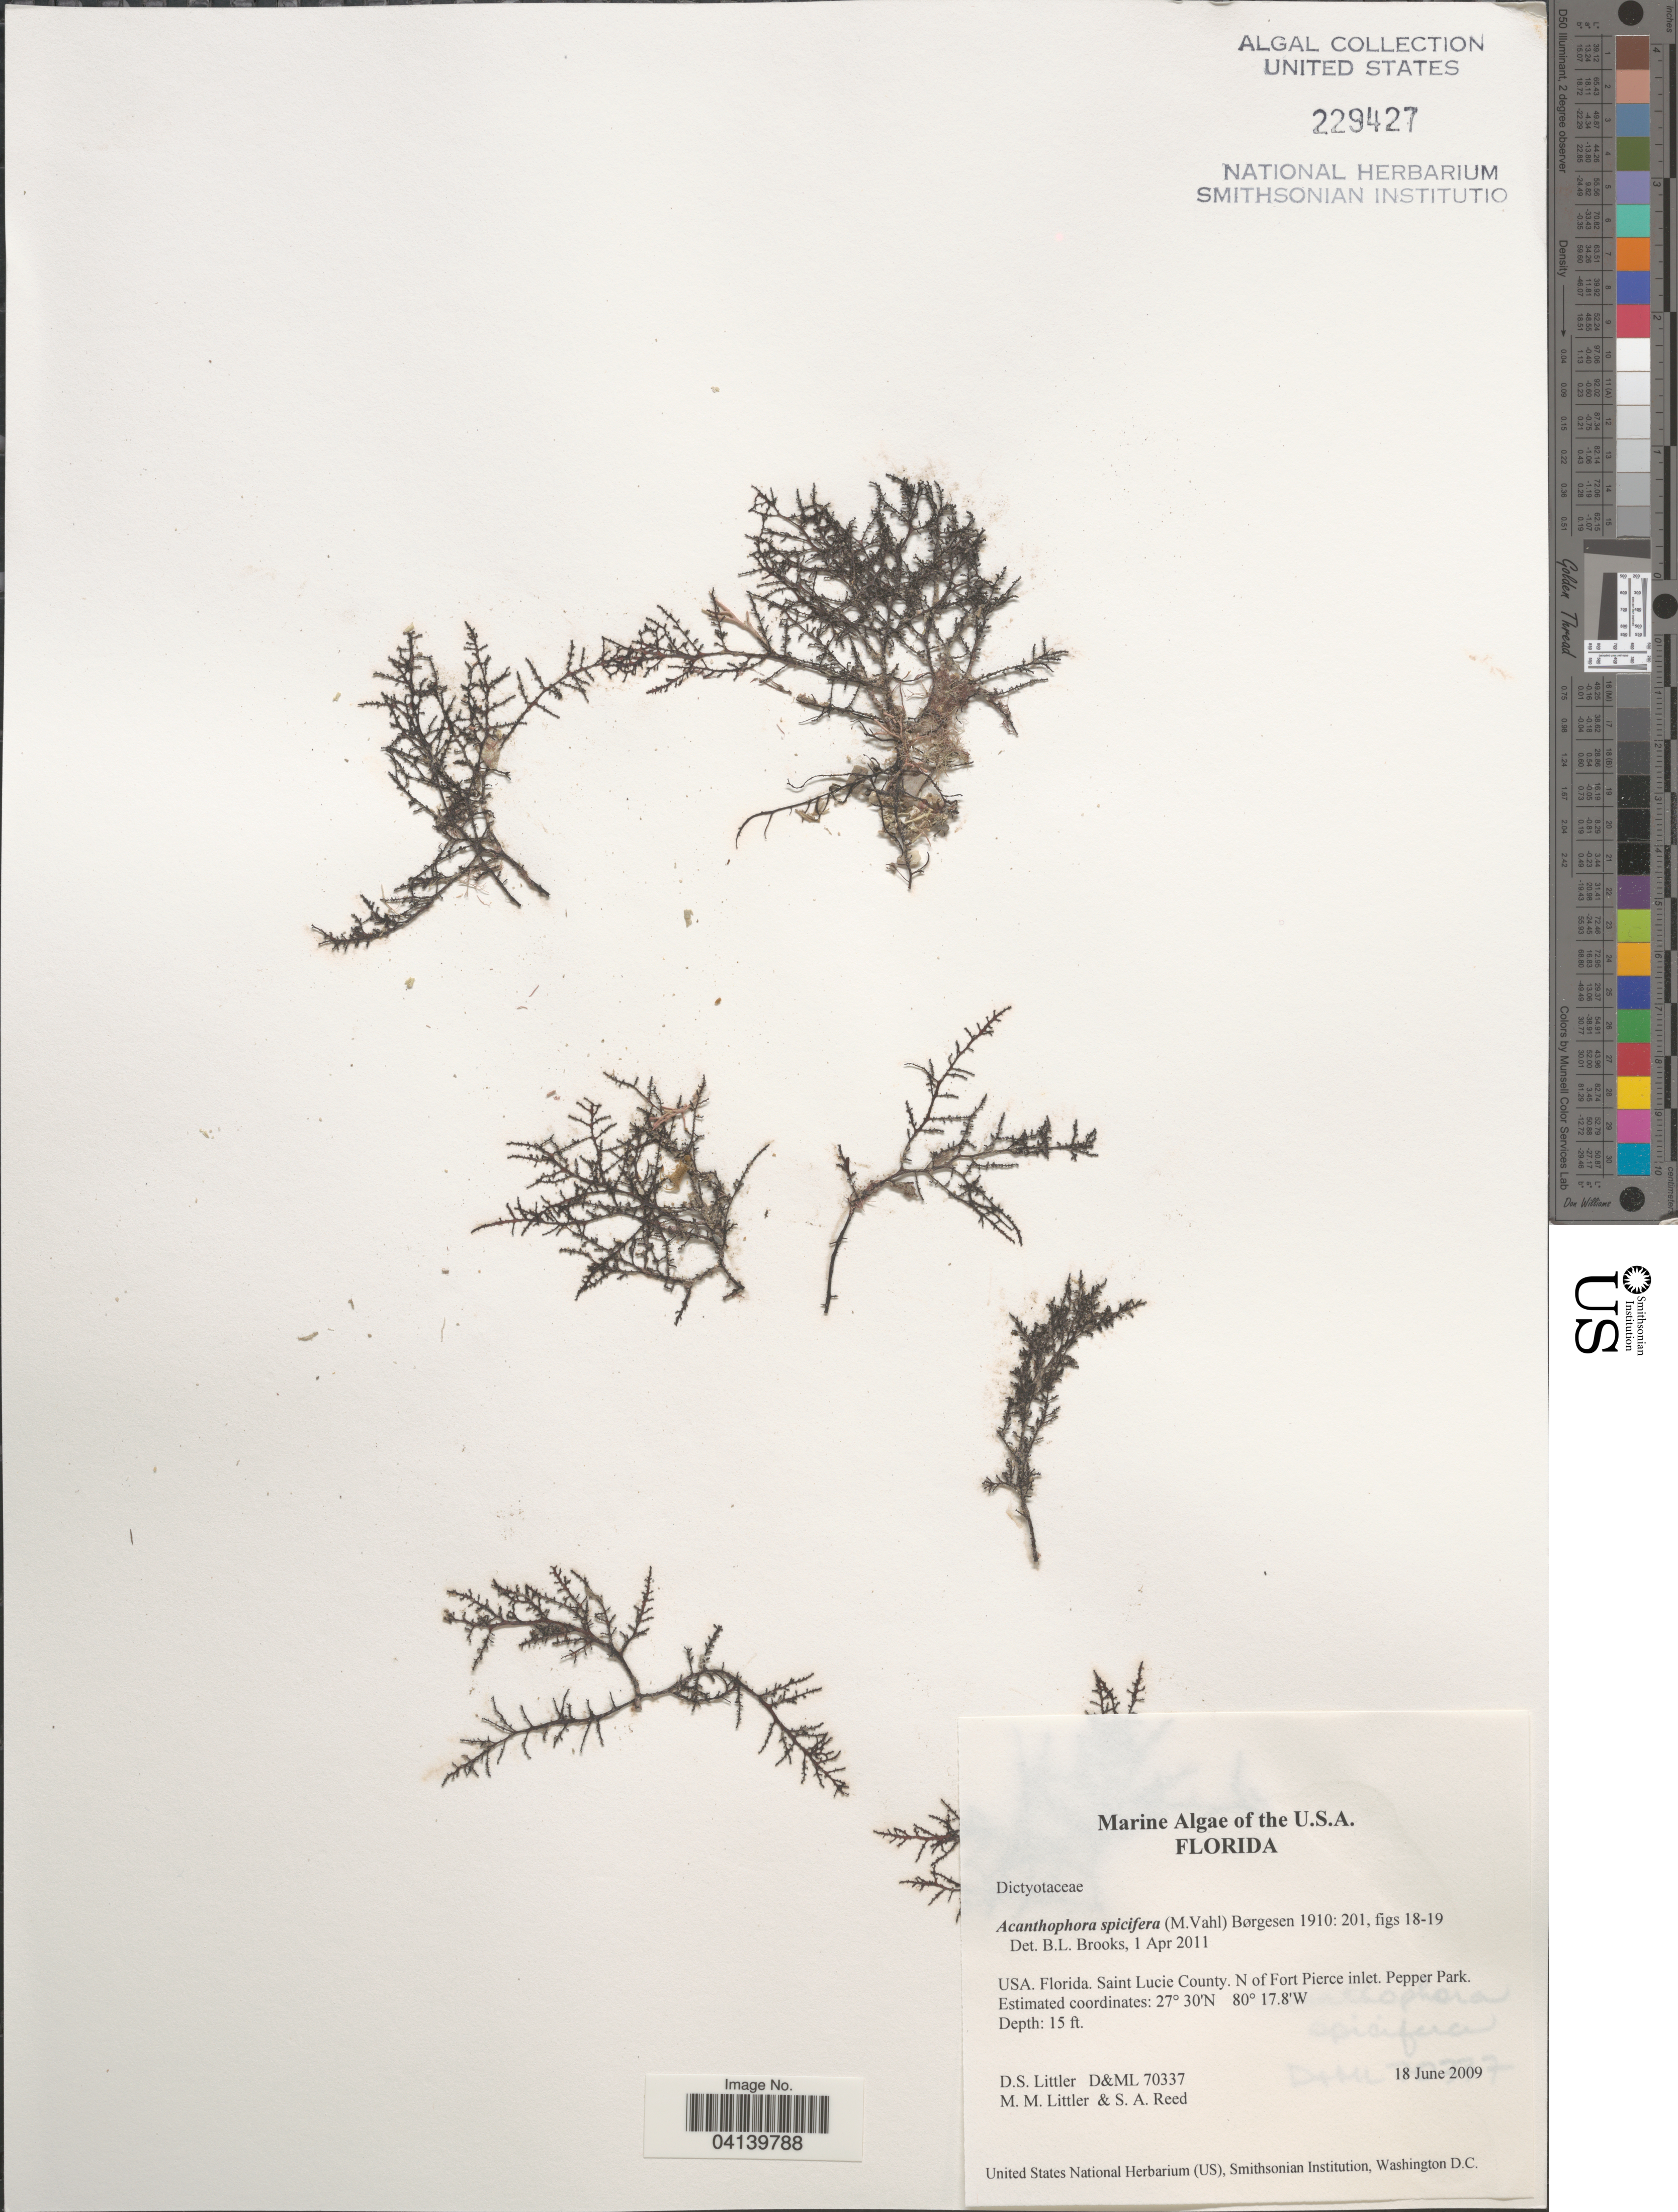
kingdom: Plantae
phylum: Rhodophyta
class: Florideophyceae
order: Ceramiales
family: Rhodomelaceae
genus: Acanthophora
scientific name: Acanthophora spicifera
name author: (Vahl) Børgesen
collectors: D. S. Littler & S. Reed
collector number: D&ML 70337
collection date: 2009-06-18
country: United States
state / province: Florida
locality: Saint Lucie County. N of Fort Pierce inlet. Pepper Park.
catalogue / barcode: US 229427